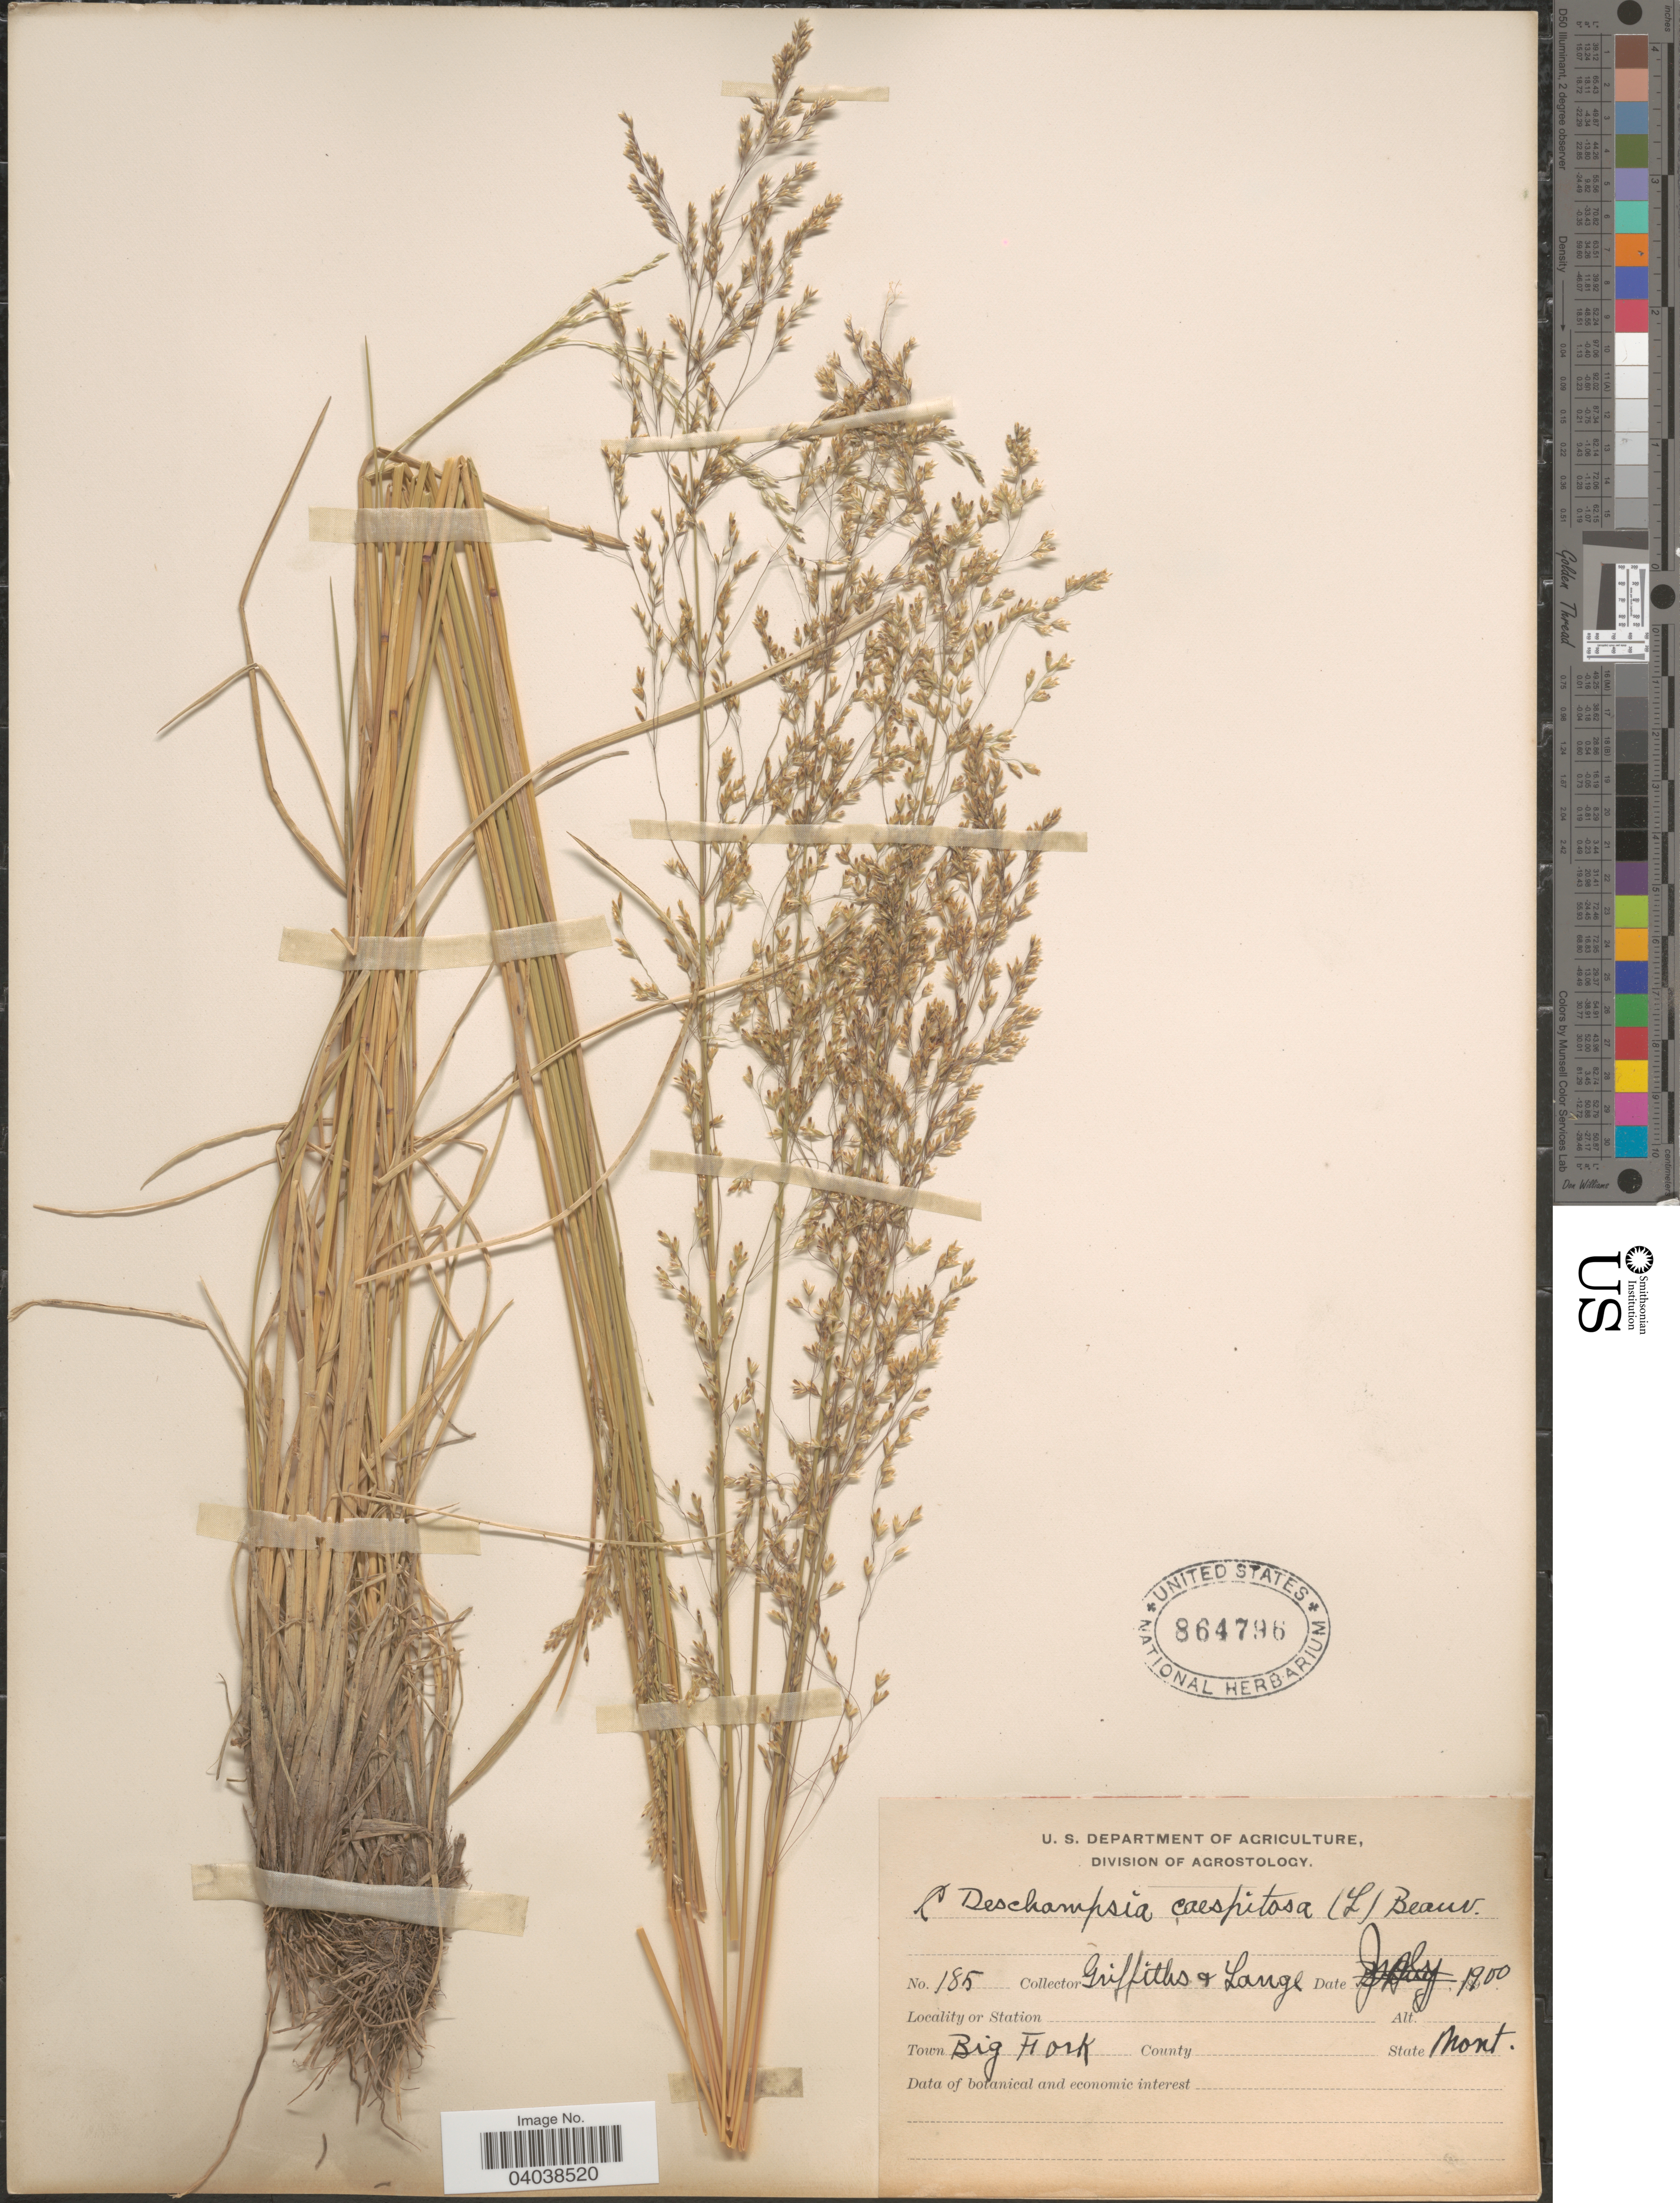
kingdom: Plantae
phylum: Tracheophyta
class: Liliopsida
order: Poales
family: Poaceae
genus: Deschampsia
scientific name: Deschampsia cespitosa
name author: (L.) P. Beauv.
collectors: -- Griffiths & -- Lange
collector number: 185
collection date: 1900-07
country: United States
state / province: Montana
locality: Town Big Fork.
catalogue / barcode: US 864796